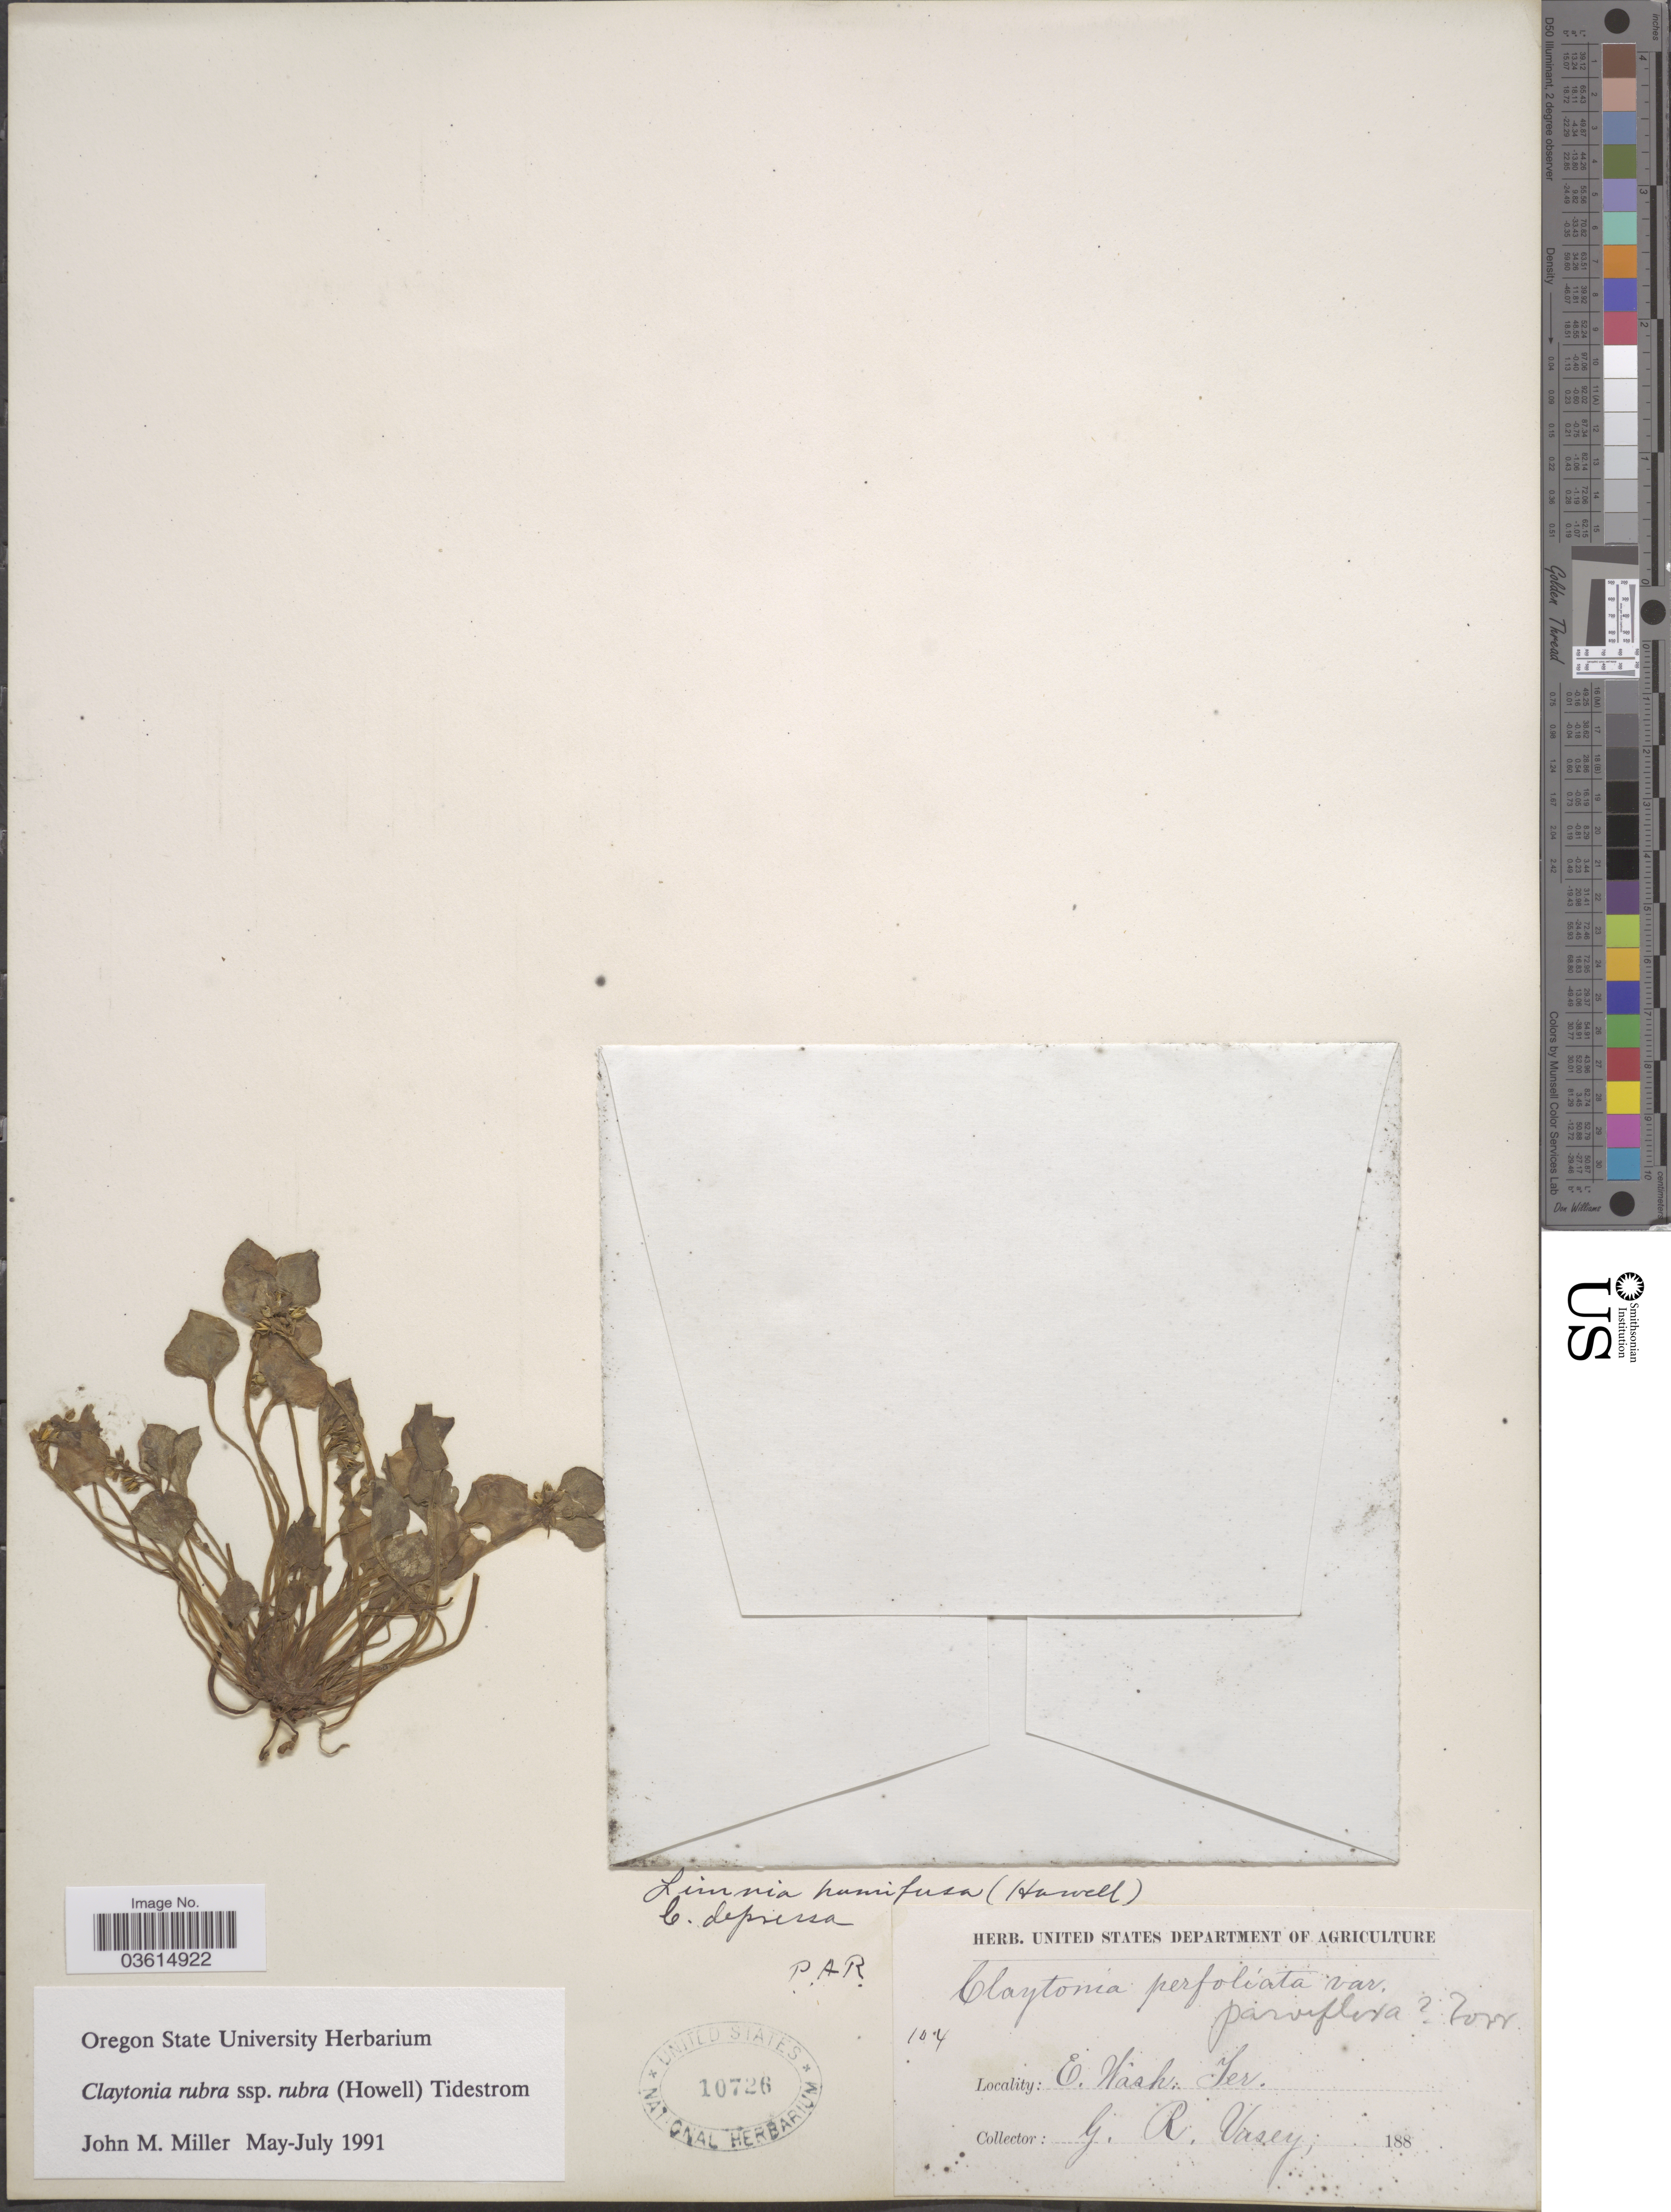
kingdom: Plantae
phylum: Tracheophyta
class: Magnoliopsida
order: Caryophyllales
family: Montiaceae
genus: Claytonia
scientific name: Claytonia rubra subsp. rubra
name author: (Howell) Tidestr.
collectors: G. R. Vasey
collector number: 104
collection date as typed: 188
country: United States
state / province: Washington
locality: W. Wash. Ter.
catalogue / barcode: US 10726